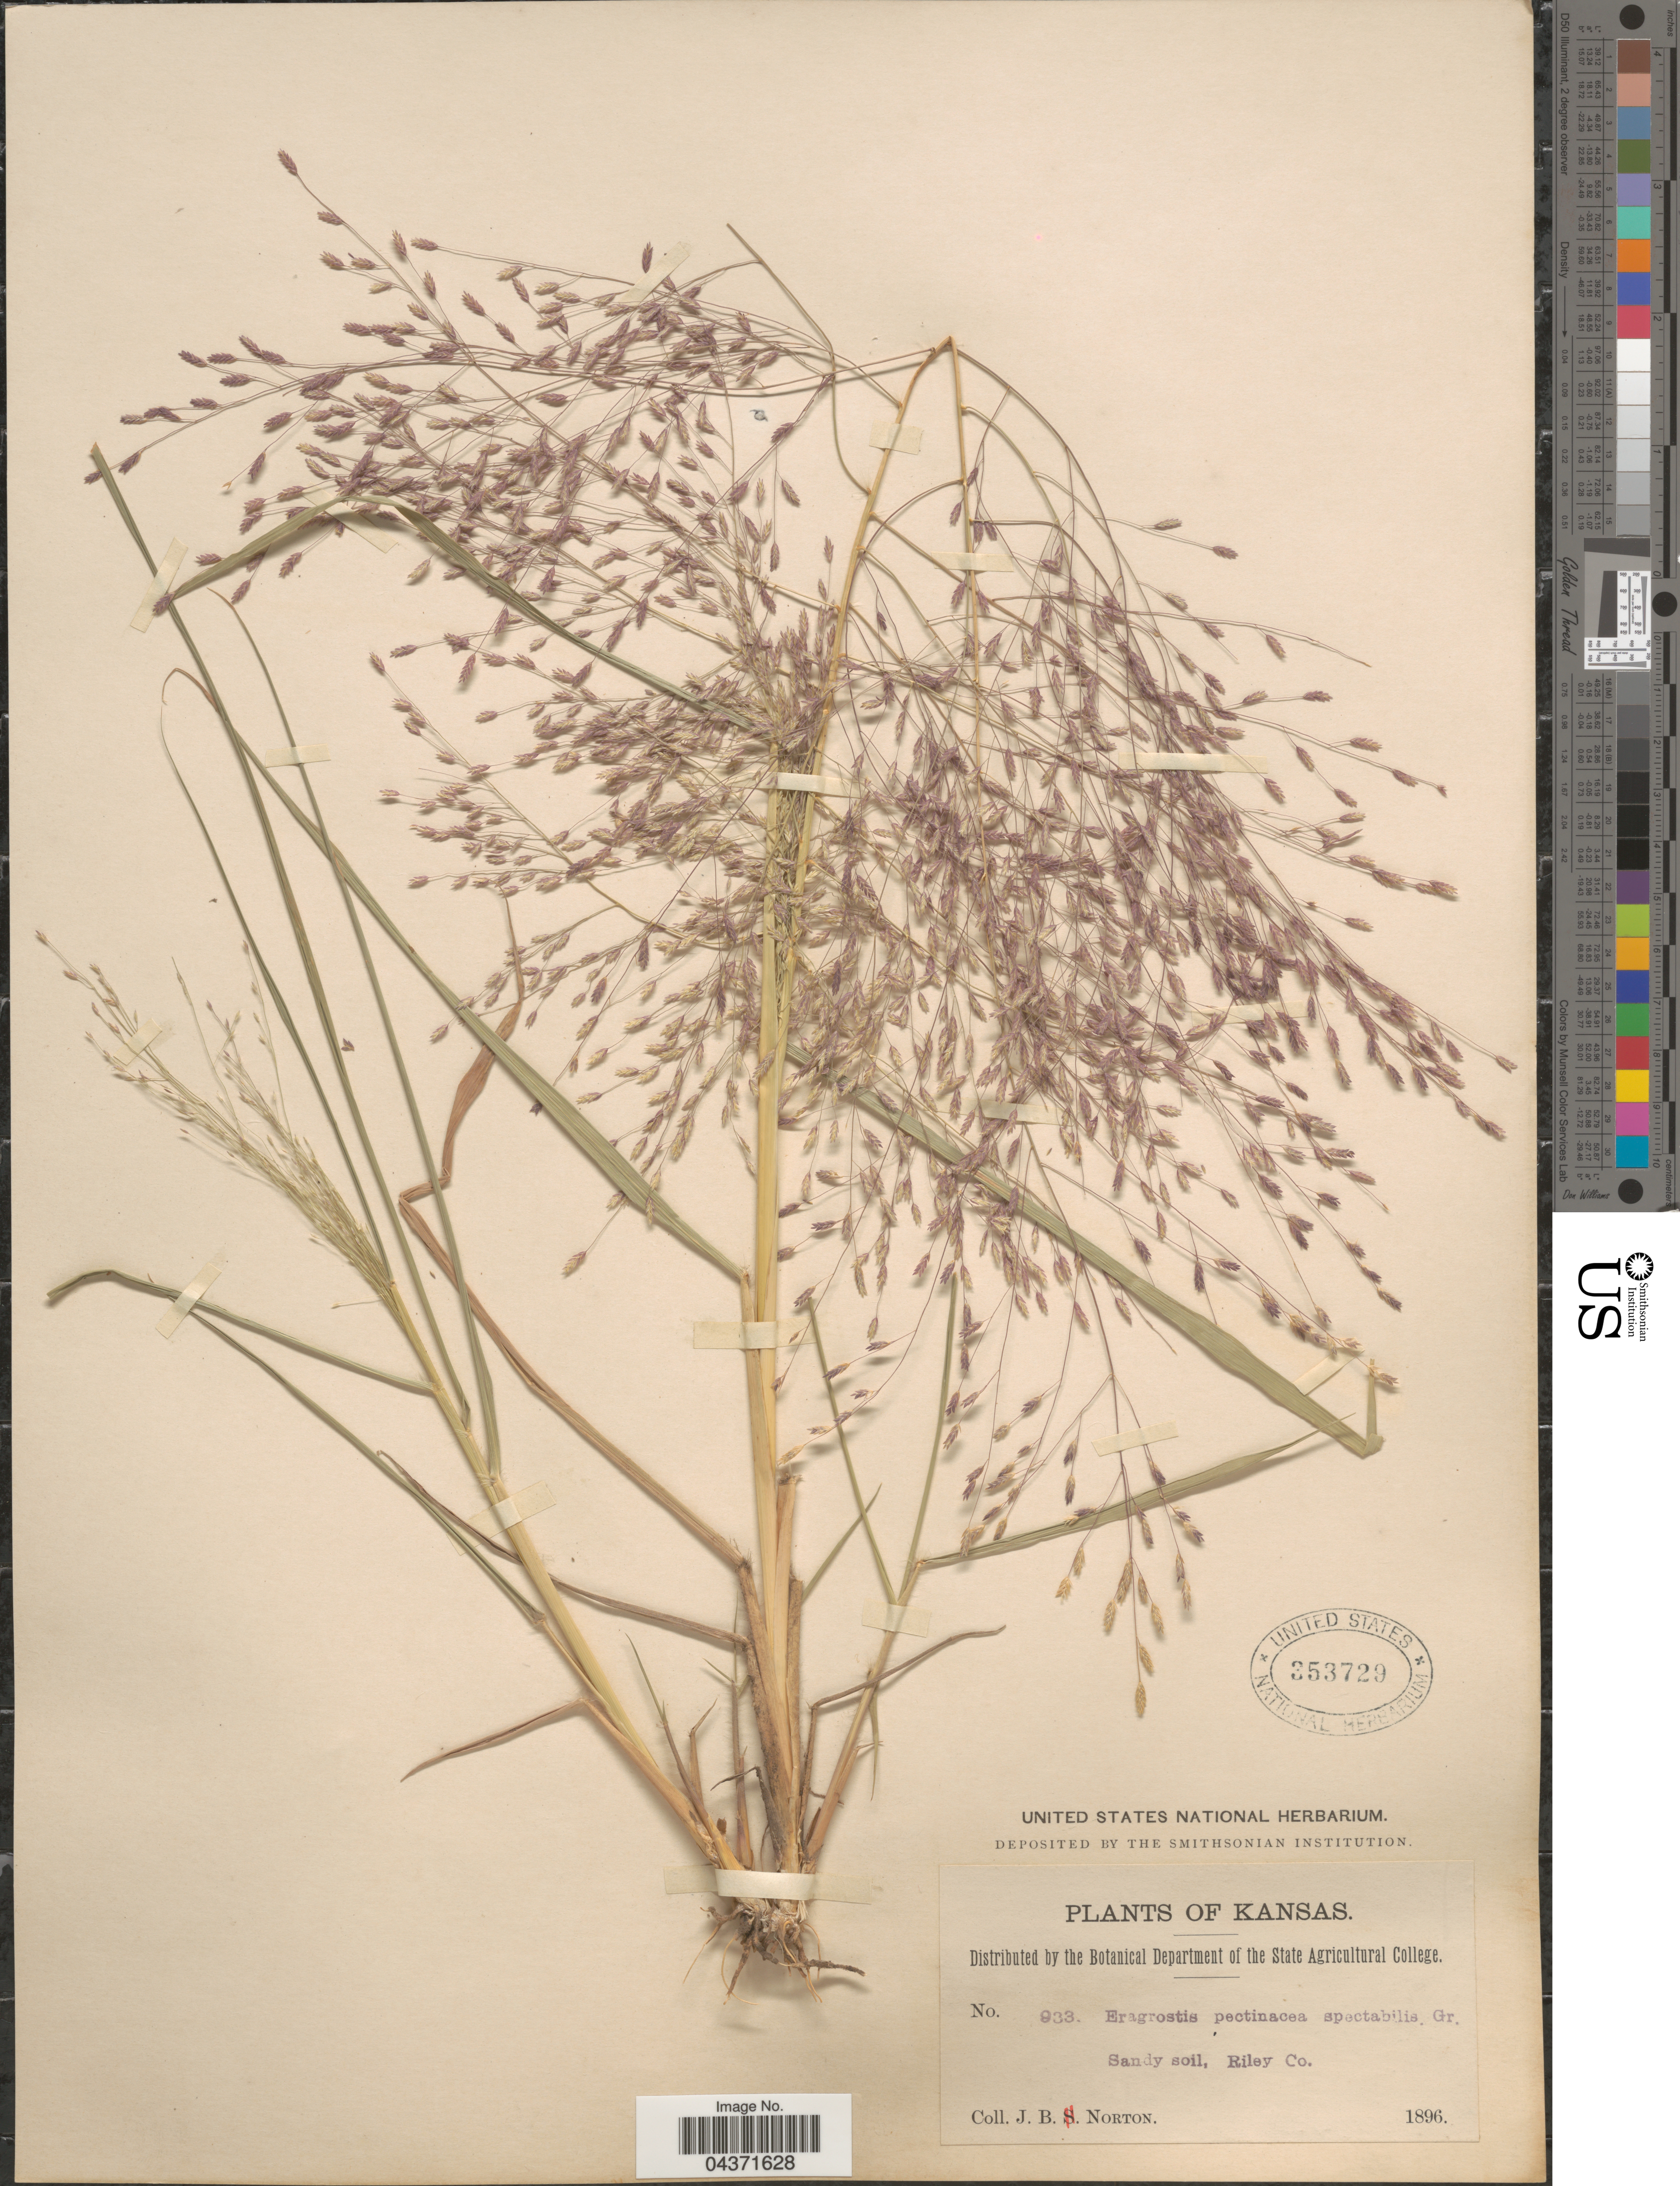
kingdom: Plantae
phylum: Tracheophyta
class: Liliopsida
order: Poales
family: Poaceae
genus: Eragrostis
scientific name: Eragrostis spectabilis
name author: (Pursh) Steud.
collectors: J. B. Norton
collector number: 933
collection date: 1896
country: United States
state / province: Kansas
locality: Riley Co.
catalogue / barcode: US 353729